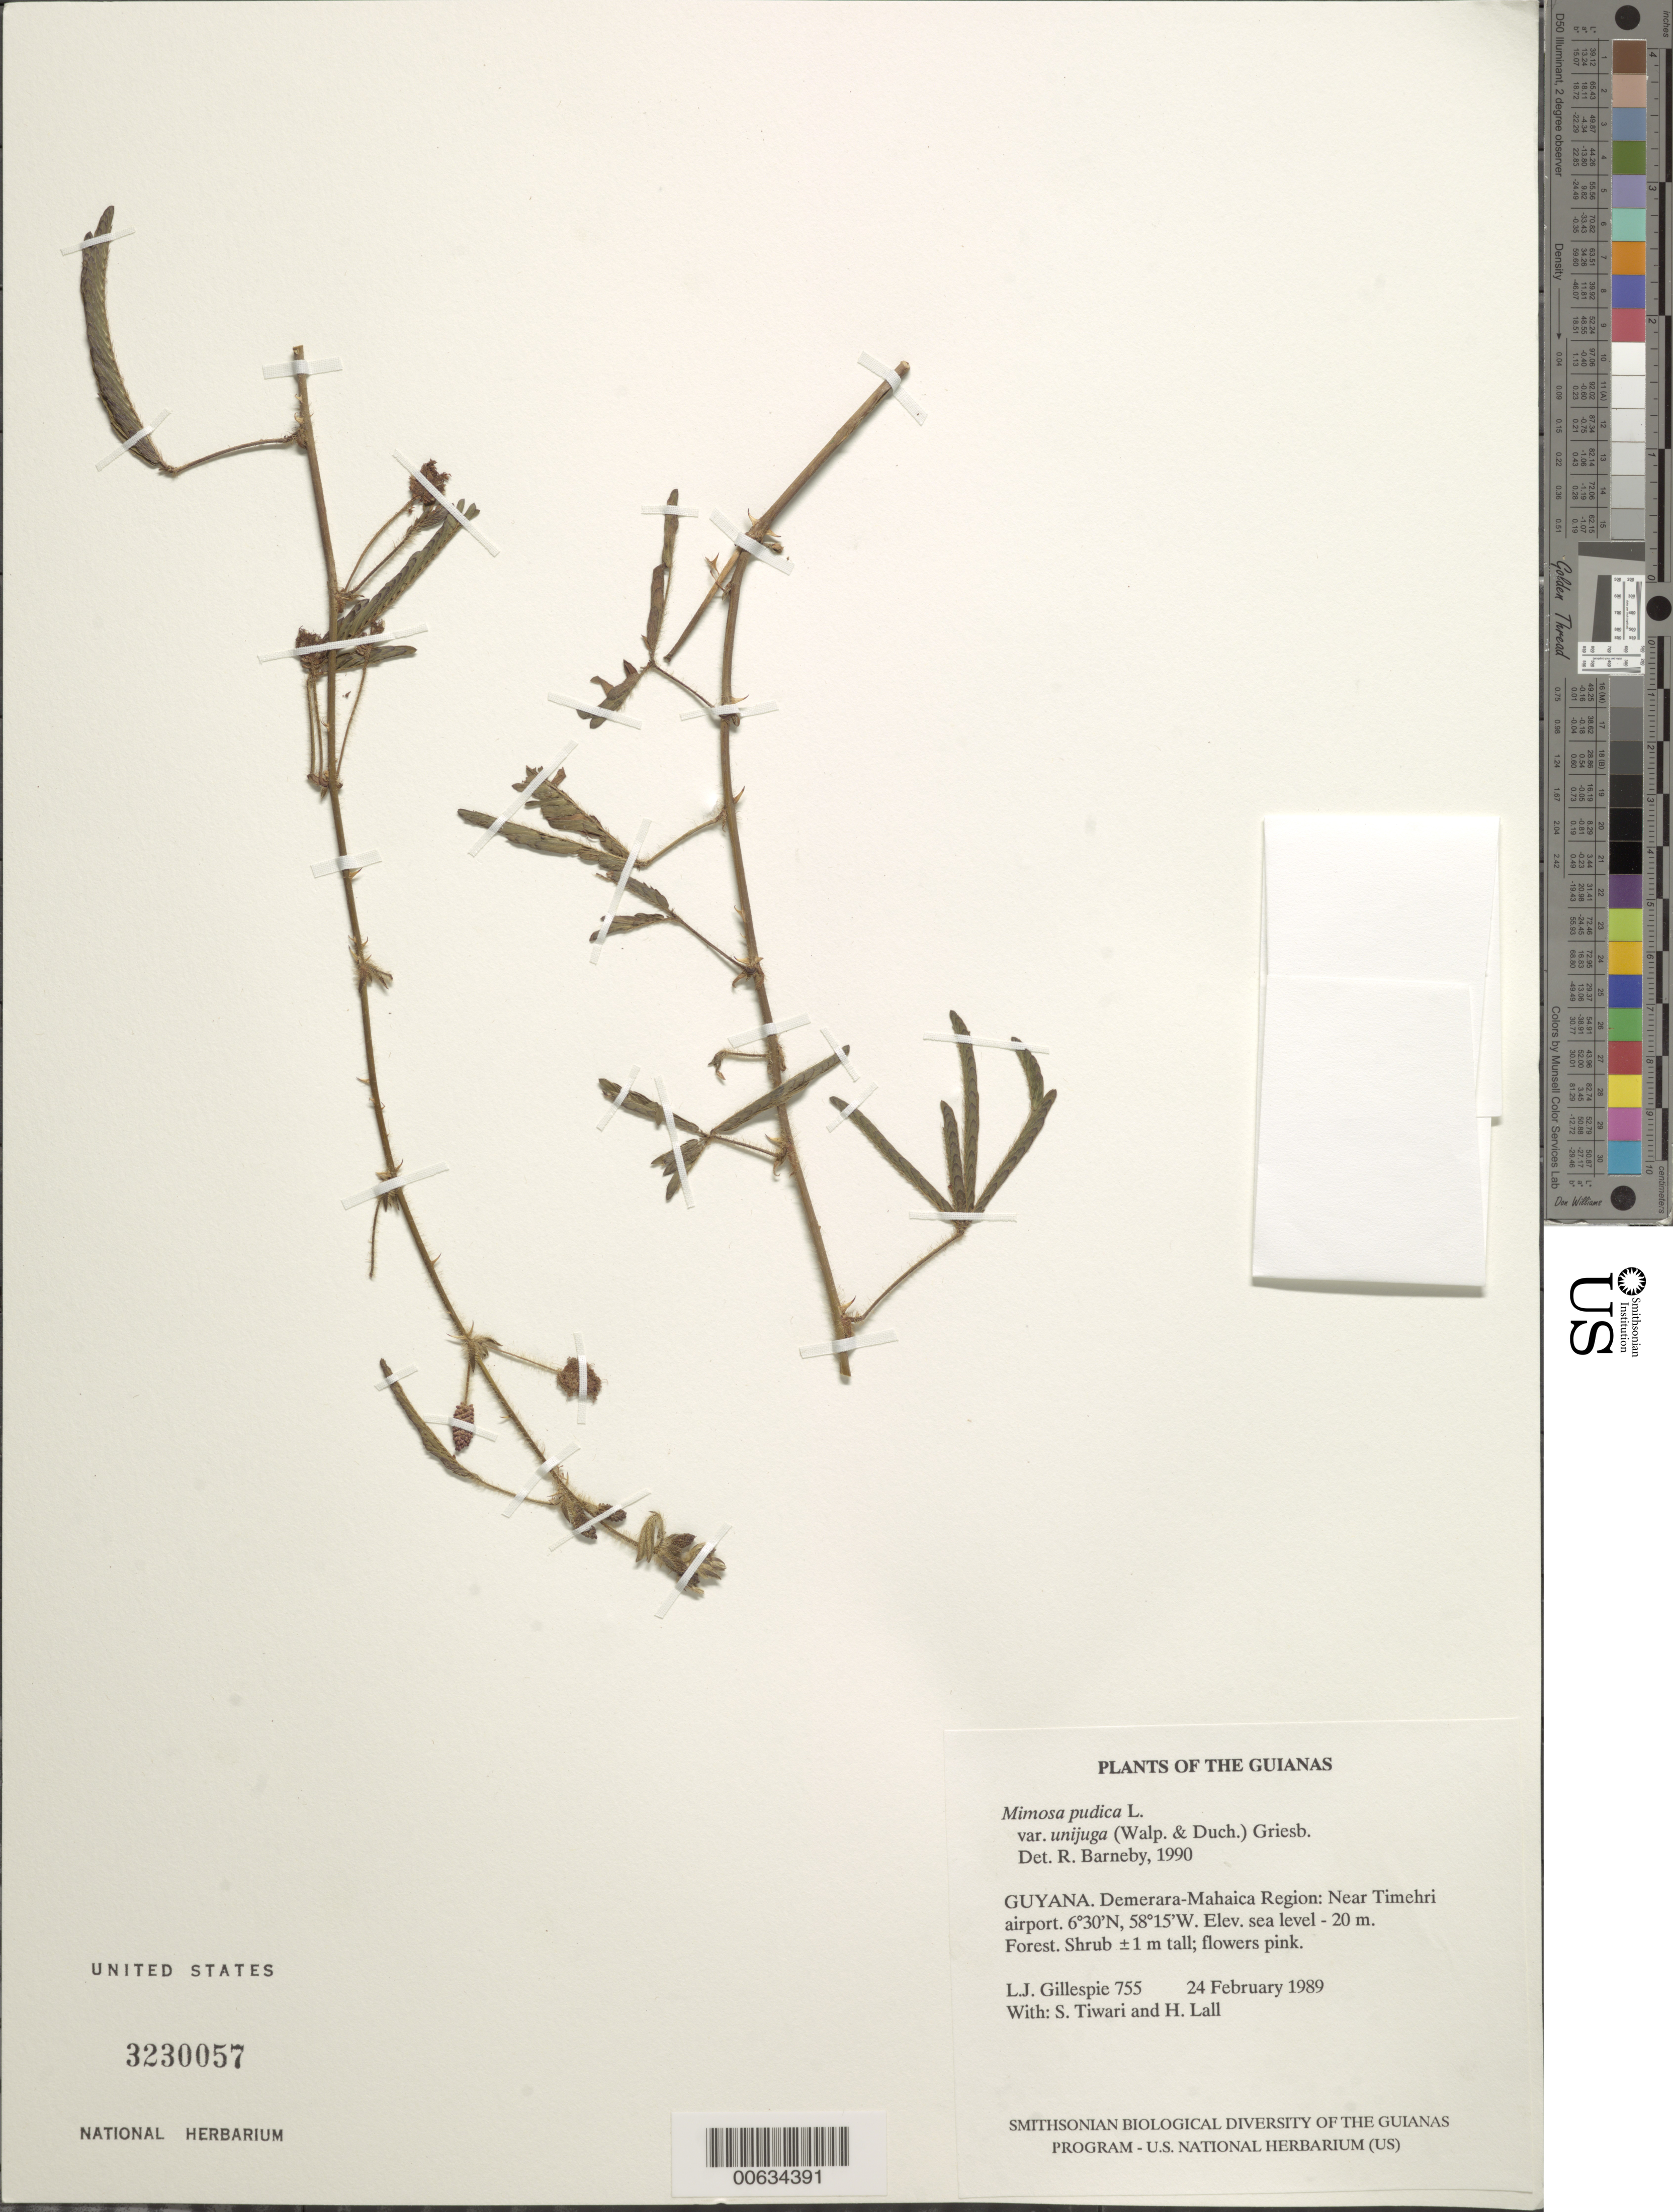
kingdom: Plantae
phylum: Tracheophyta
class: Magnoliopsida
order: Fabales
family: Fabaceae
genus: Mimosa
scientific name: Mimosa pudica var. unijuga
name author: (Walp. & Duchass.) Griseb.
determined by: Barneby, Rupert C., (NY)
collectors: L. J. Gillespie, S. Tiwari & H. Lall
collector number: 755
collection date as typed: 24 February 1989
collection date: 1989-02-24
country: Guyana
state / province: Demerara-Mahaica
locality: Near Timehri airport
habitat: Forest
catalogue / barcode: US 3230057